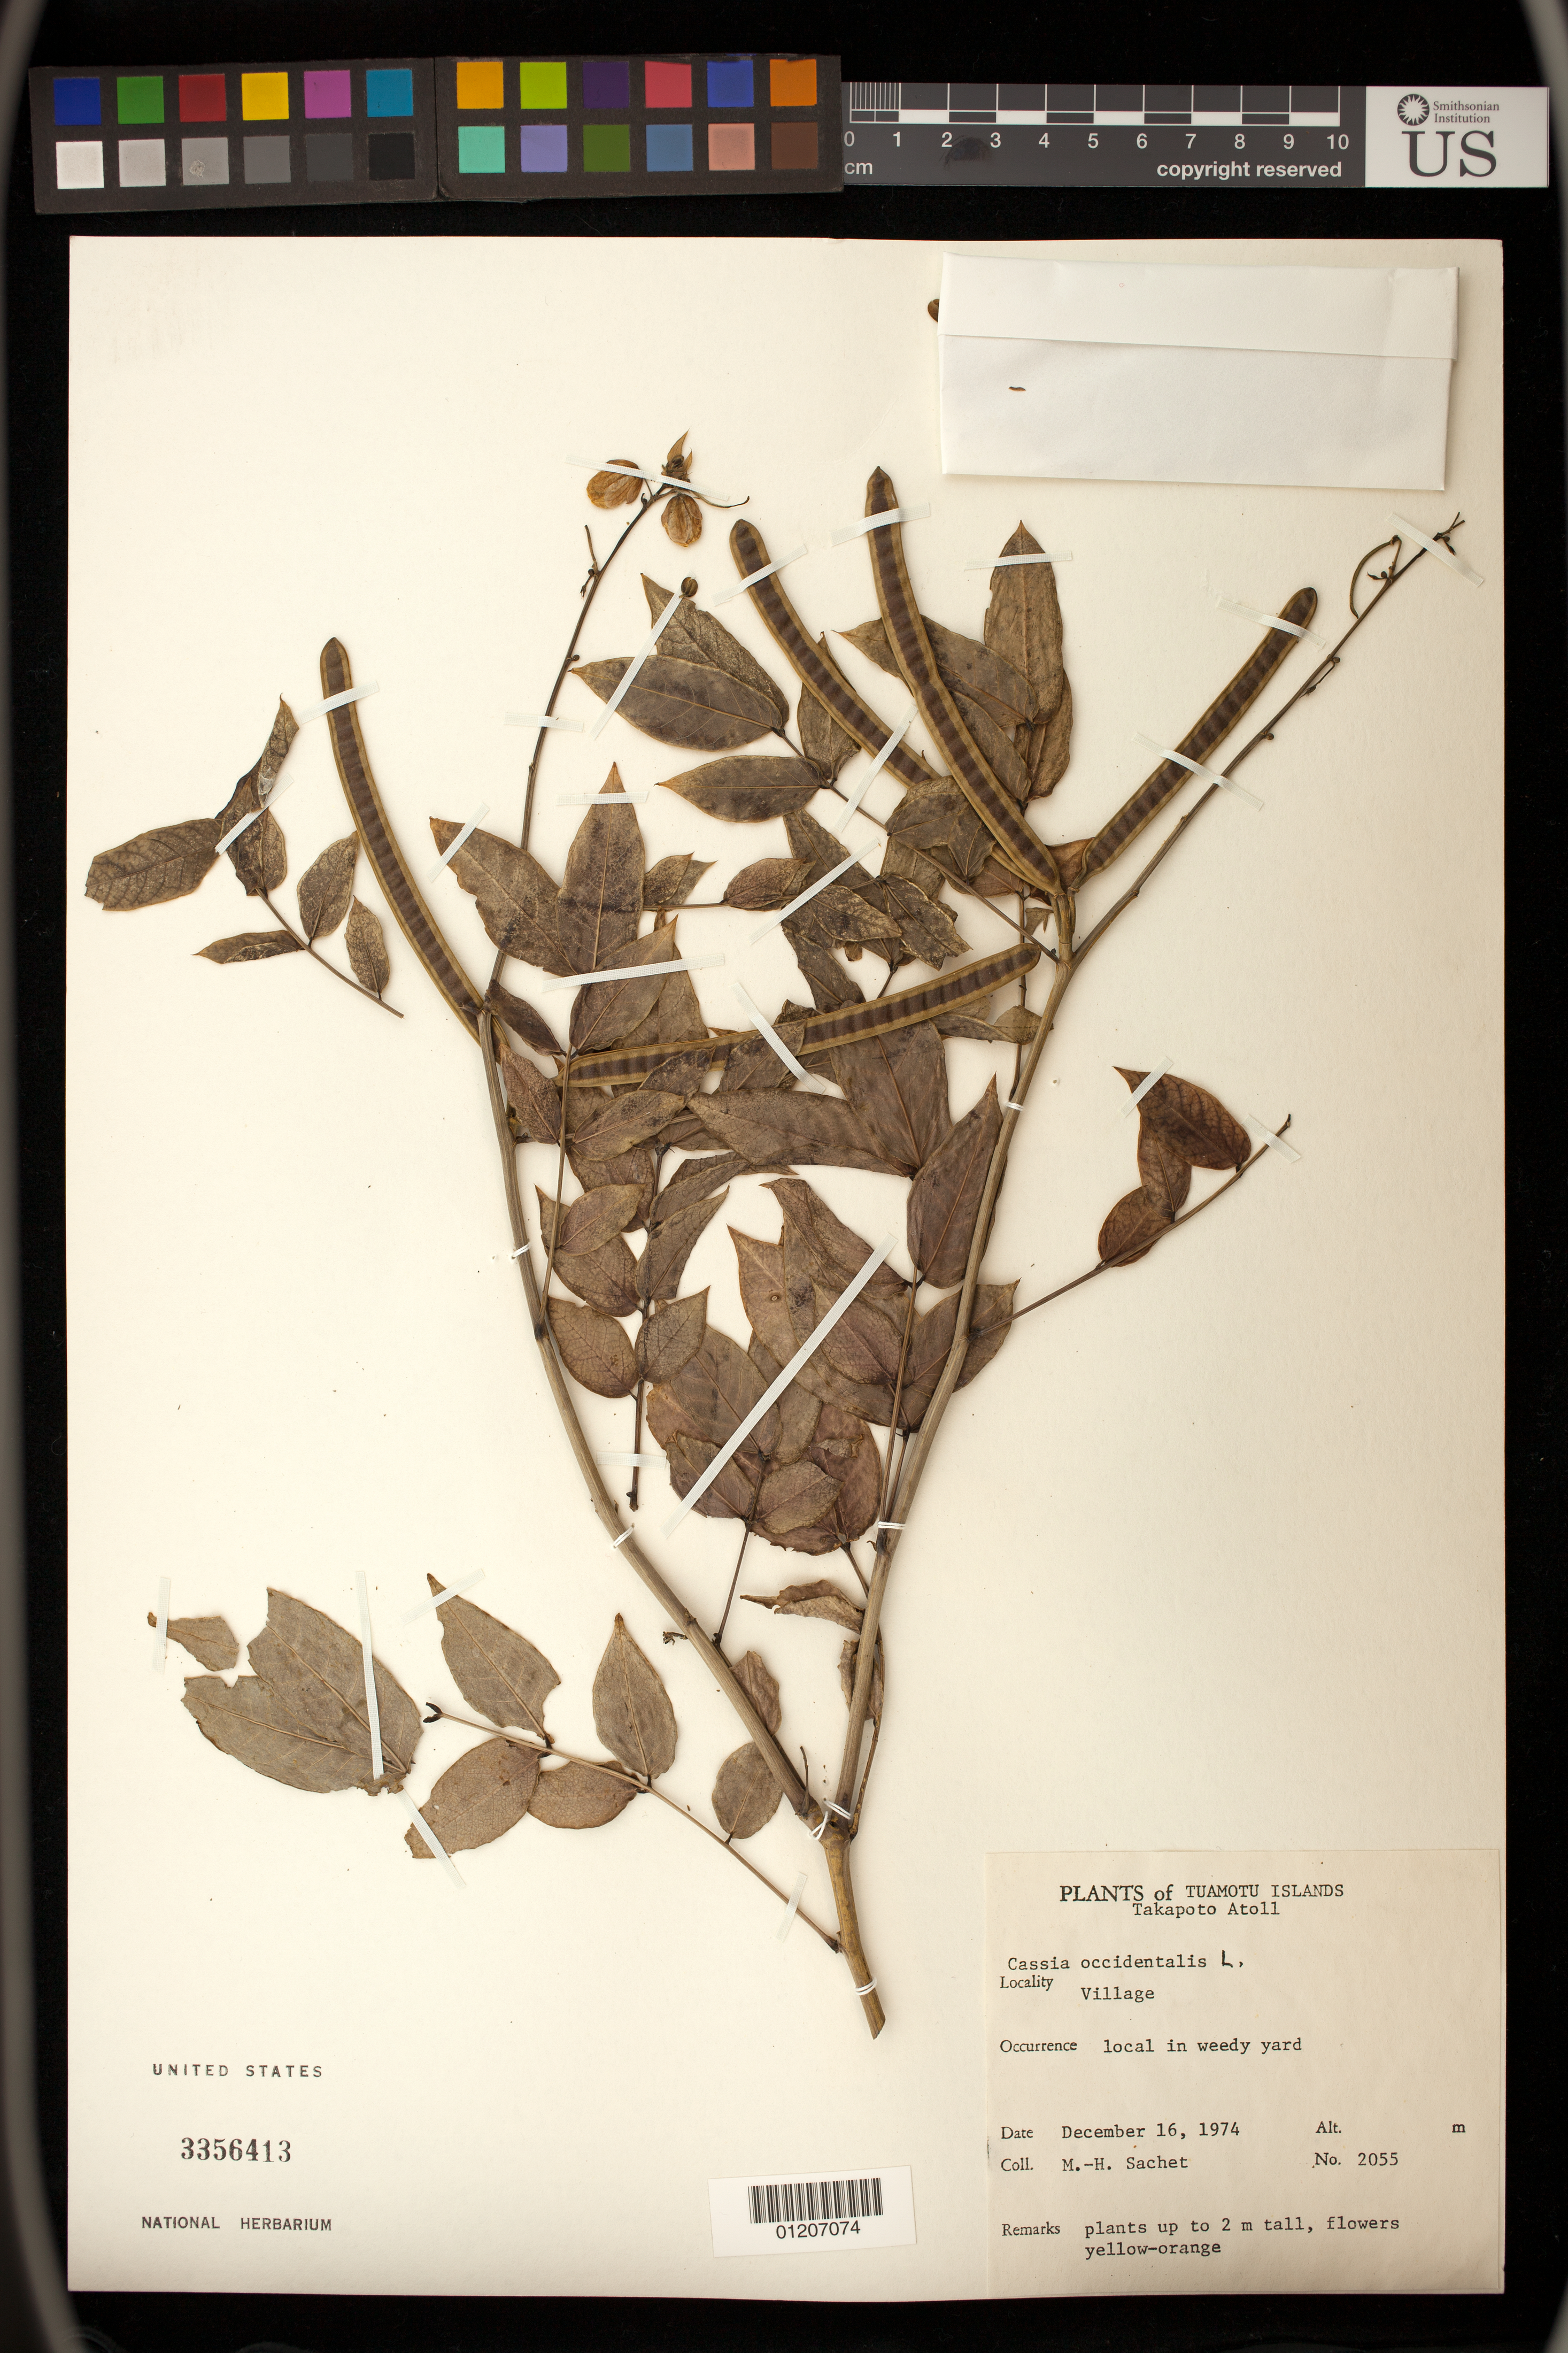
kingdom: Plantae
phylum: Tracheophyta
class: Magnoliopsida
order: Fabales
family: Fabaceae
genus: Senna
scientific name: Senna occidentalis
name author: (L.) Link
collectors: M.-H. Sachet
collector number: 2055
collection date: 1974-12-16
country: French Polynesia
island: Takapoto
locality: village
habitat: Weedy yard.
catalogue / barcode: US 3356413